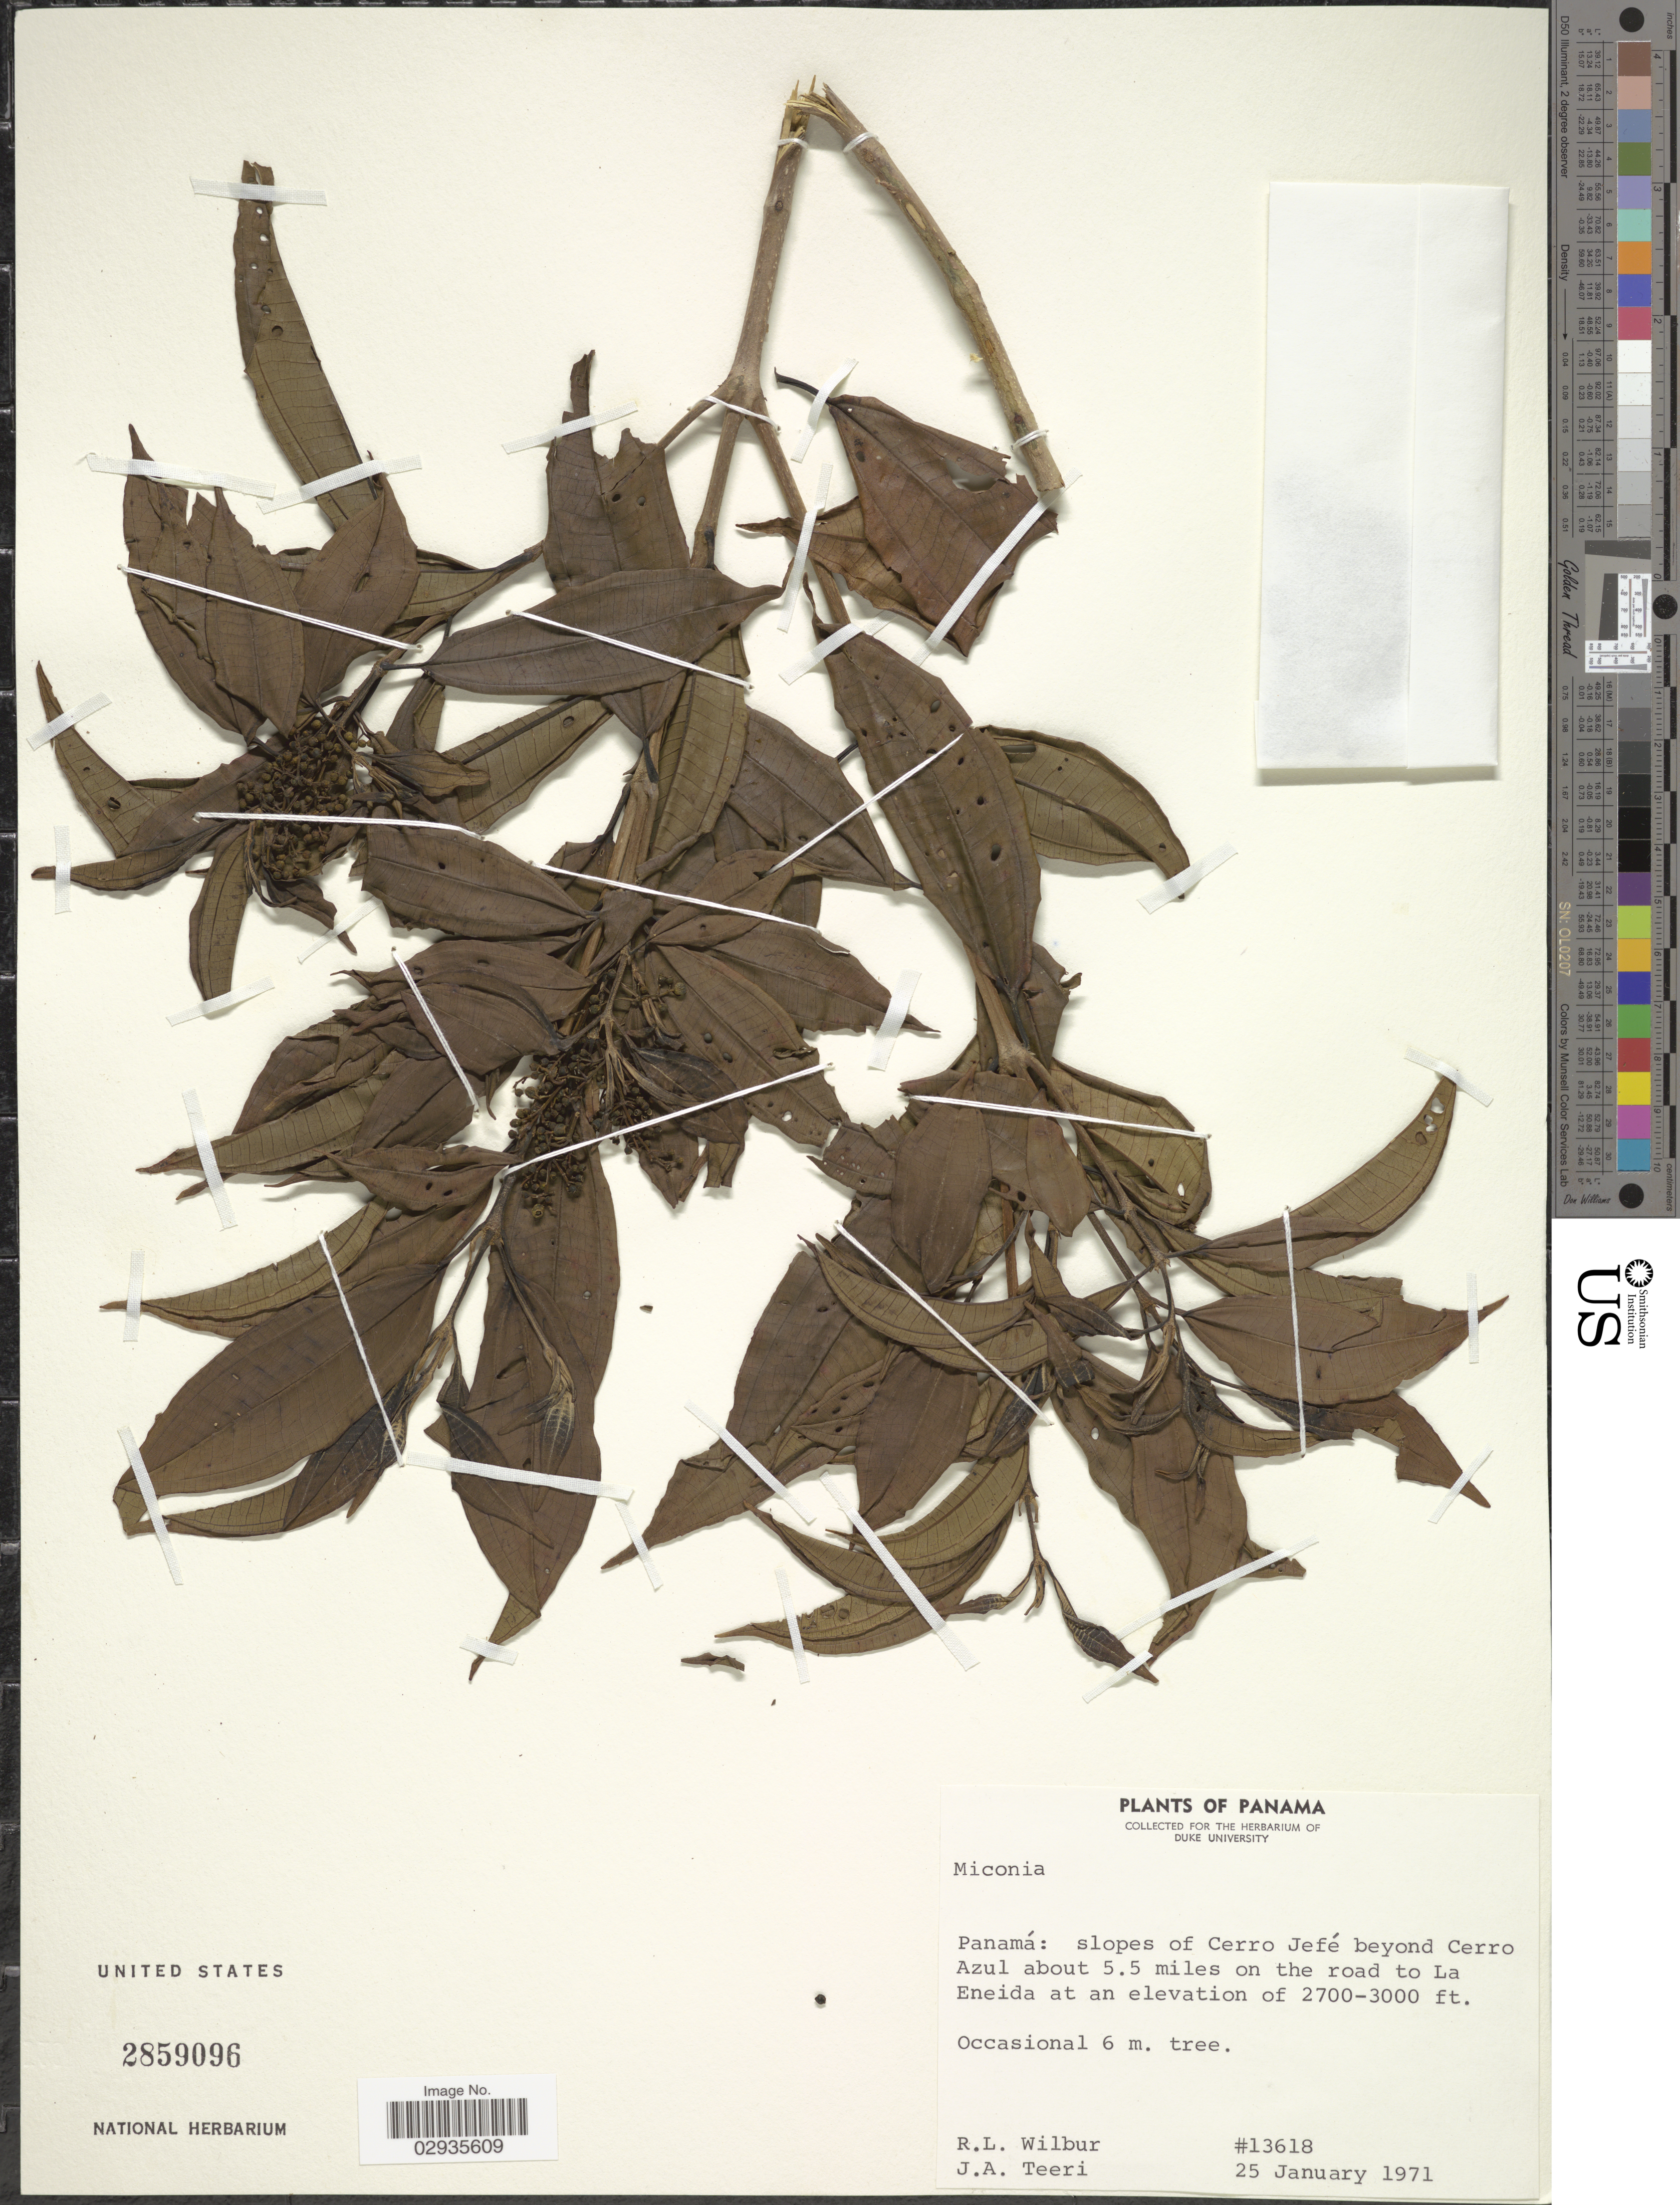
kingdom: Plantae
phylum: Tracheophyta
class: Magnoliopsida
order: Myrtales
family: Melastomataceae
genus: Miconia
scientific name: Miconia sp.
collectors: R. L. Wilbur & J. Teeri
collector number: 13618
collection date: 1971-01-25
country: Panama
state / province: Panamá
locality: Slopes of Cerro Jefé beyond Cerro Azul about 5.5 miles on the road to La Eneida.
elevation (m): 823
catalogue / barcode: US 2859096